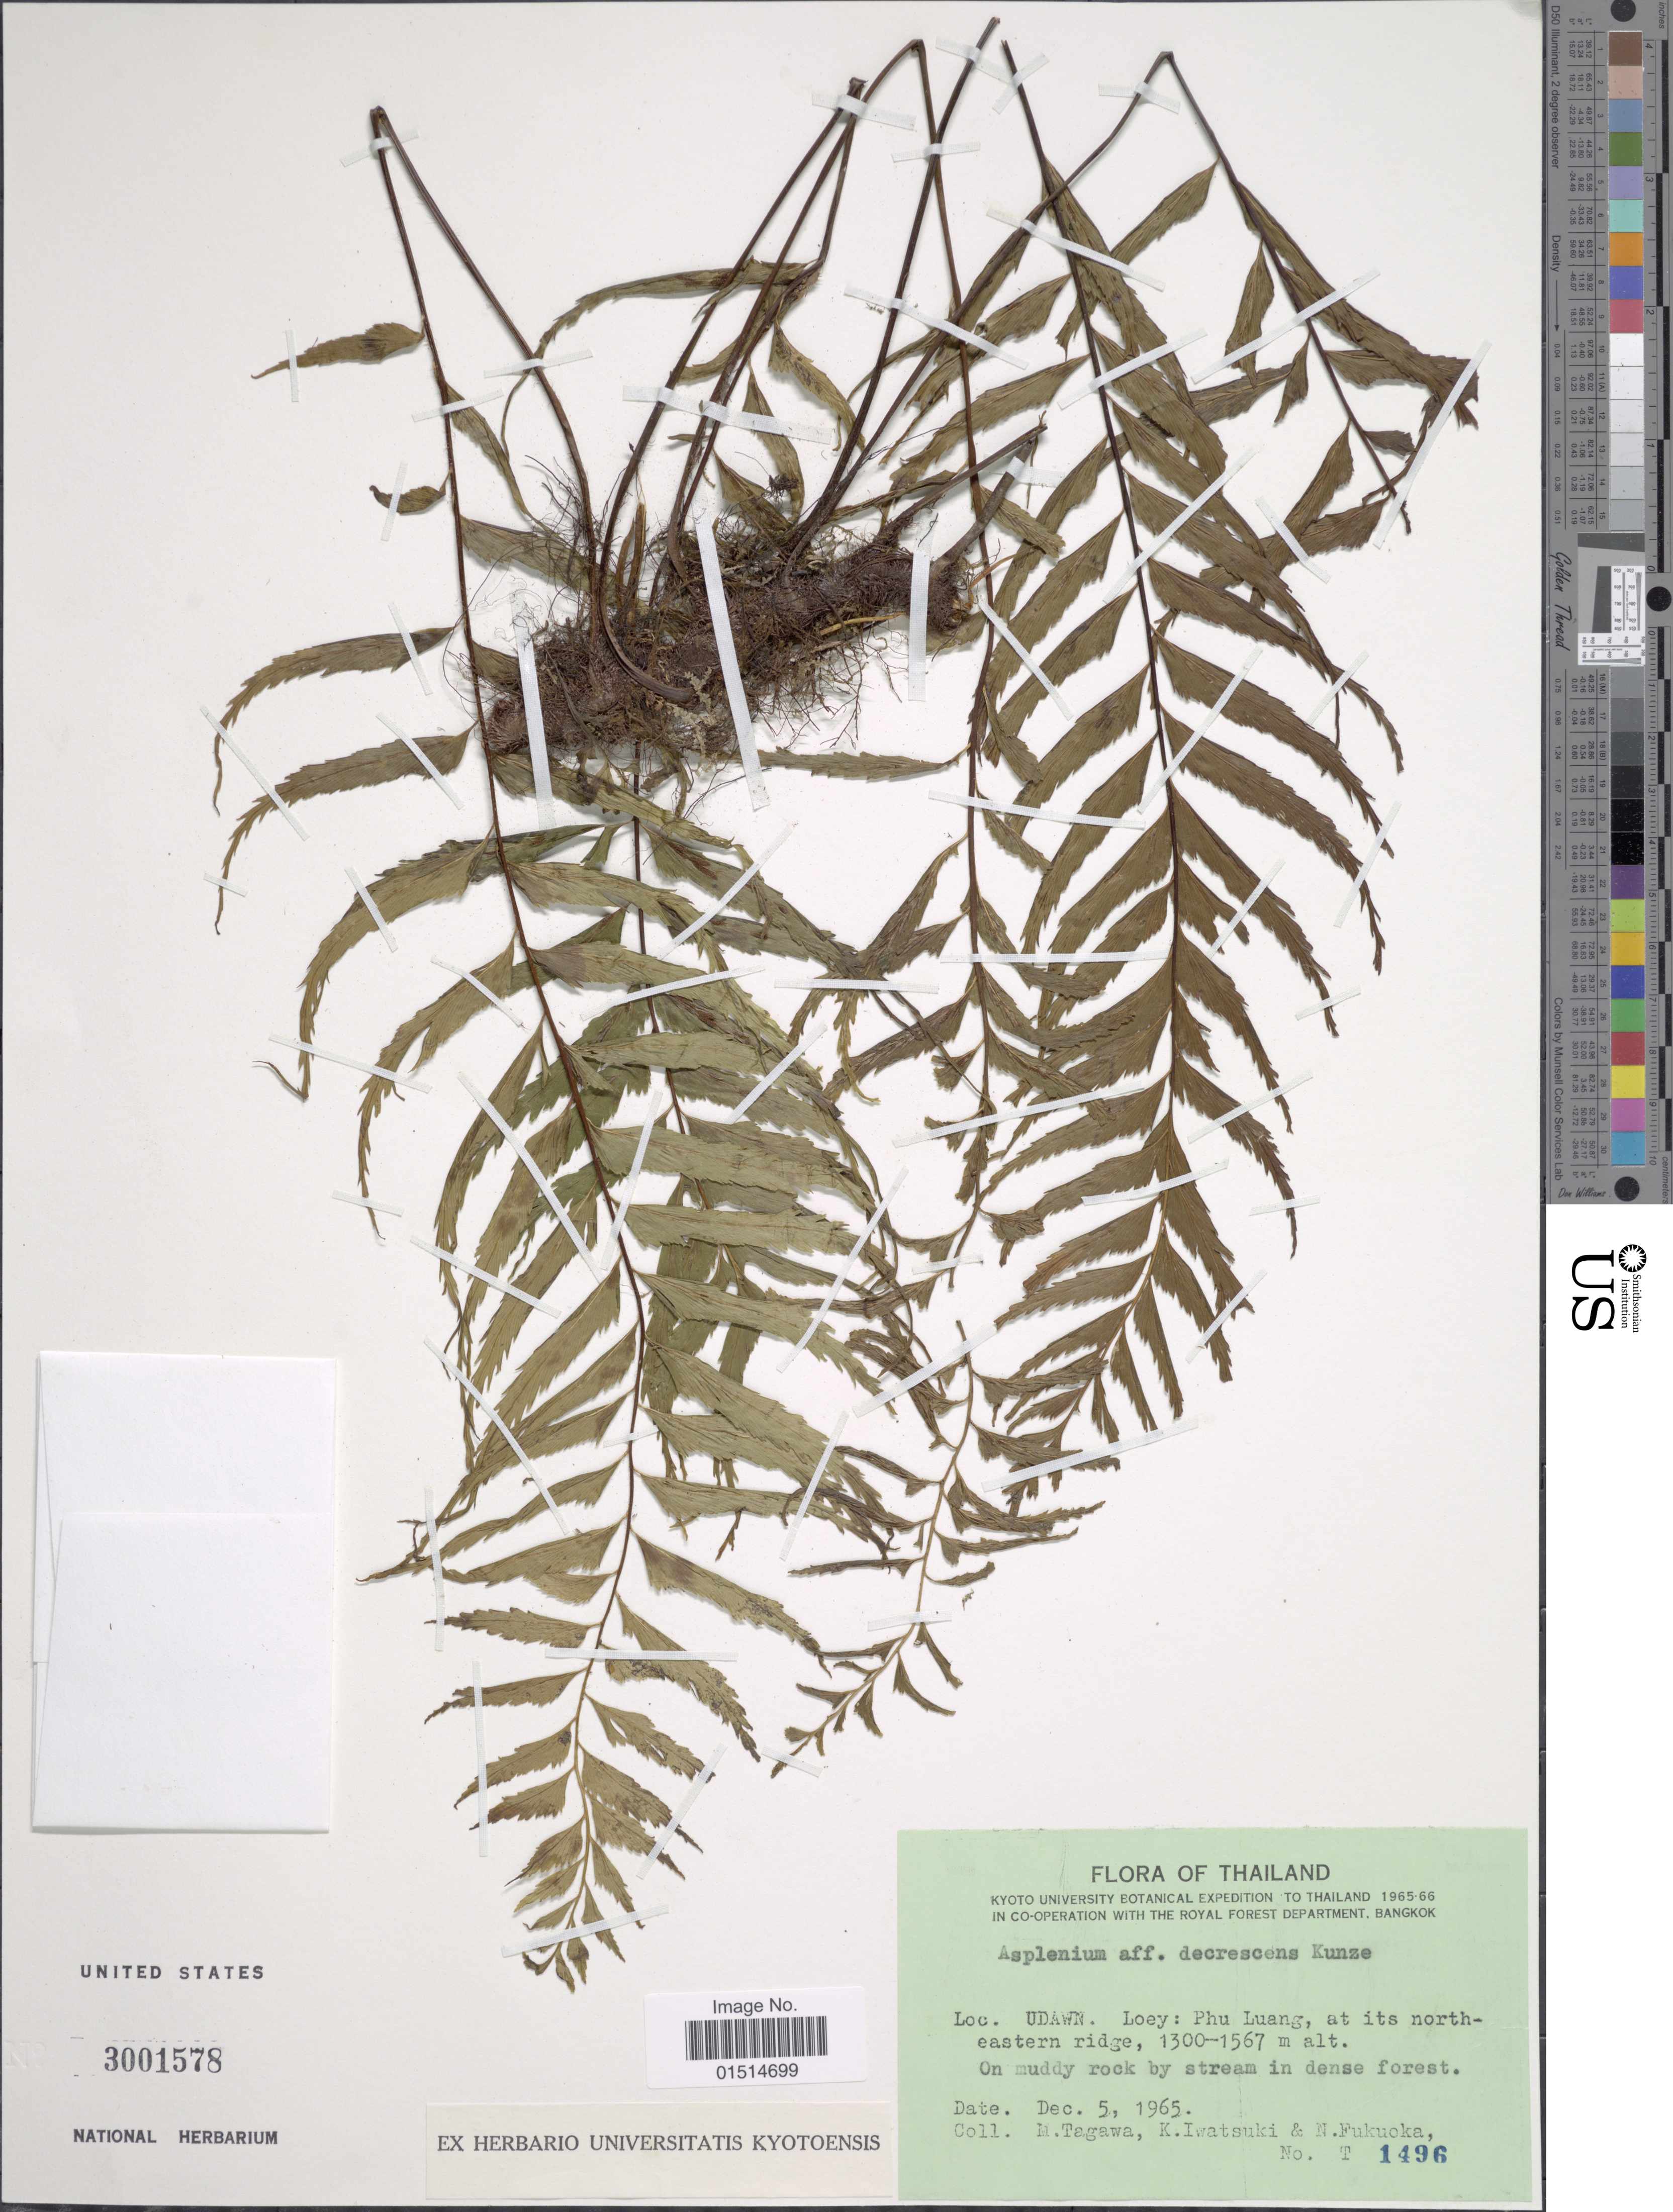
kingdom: Plantae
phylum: Tracheophyta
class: Polypodiopsida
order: Polypodiales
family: Aspleniaceae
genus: Asplenium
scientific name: Asplenium decrescens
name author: Kunze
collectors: M. Tagawa, K. Iwatsuki & N. Fukuoka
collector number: T1496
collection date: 1965-12-05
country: Thailand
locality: Udawn. Loey: Phu Luang, at its northeastern ridge, om muddy rock by stream in dense forest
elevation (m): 1300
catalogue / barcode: US 3001578